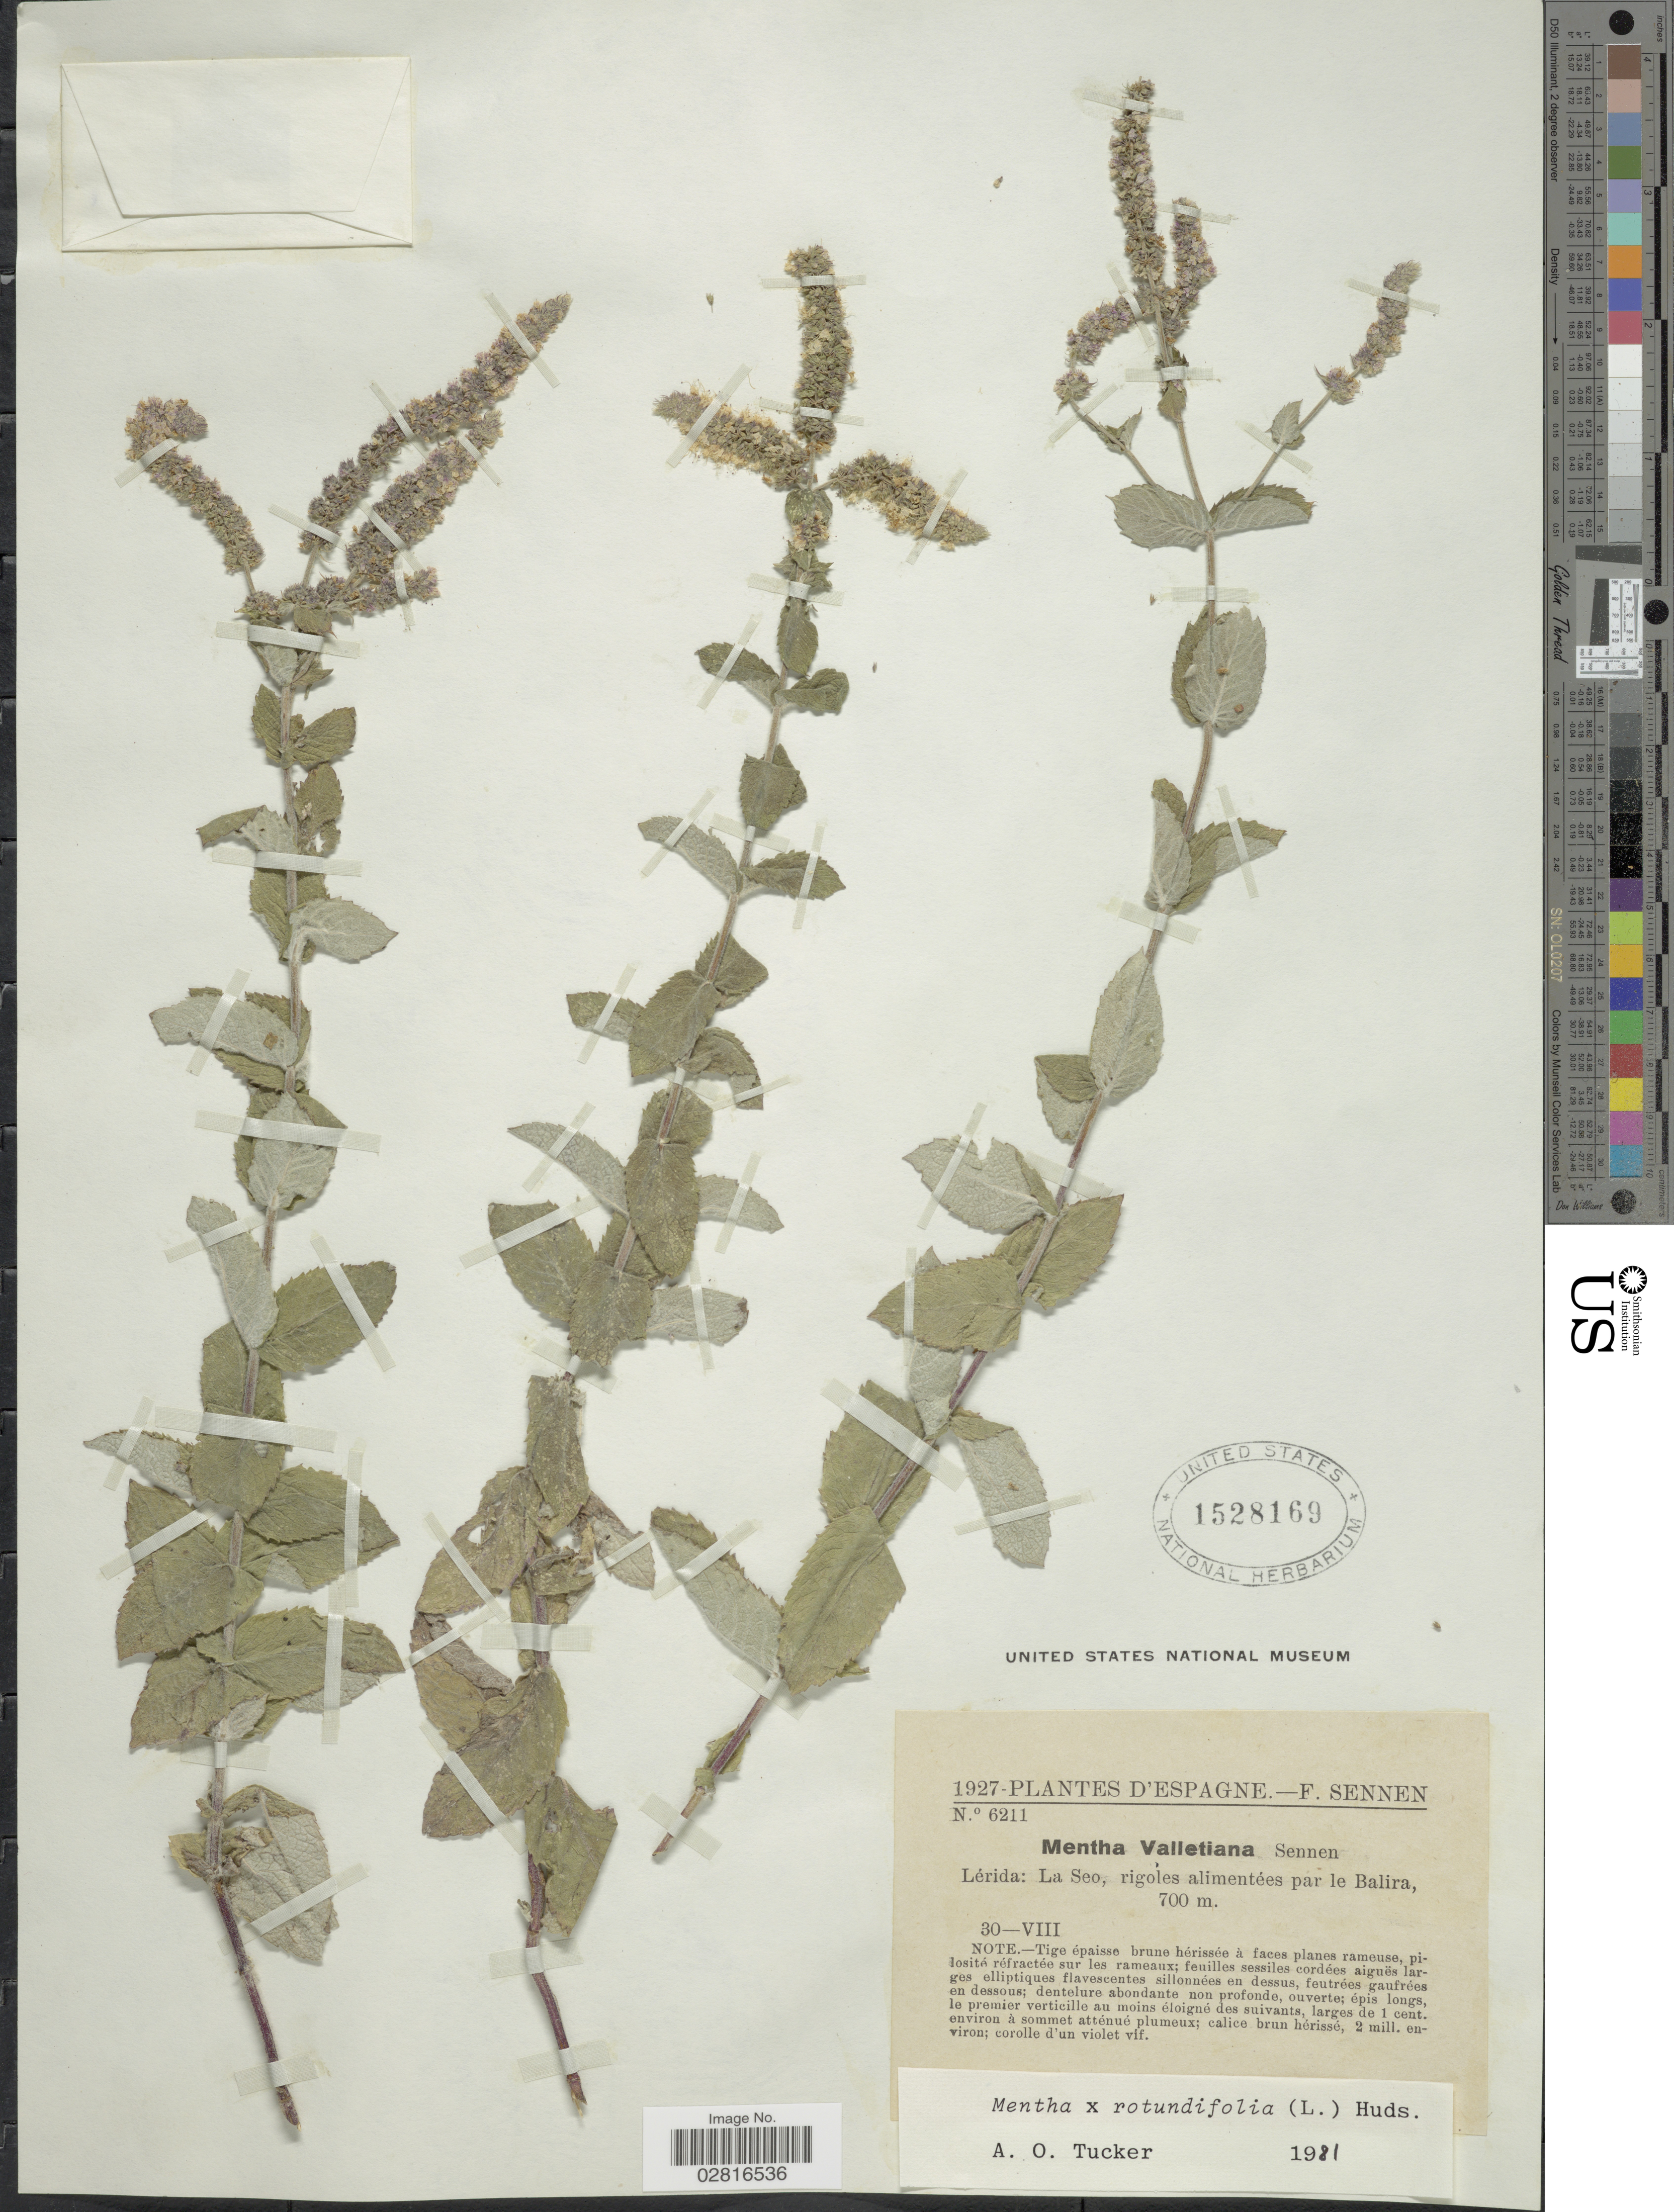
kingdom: Plantae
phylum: Tracheophyta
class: Magnoliopsida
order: Lamiales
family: Lamiaceae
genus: Mentha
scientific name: Mentha rotundifolia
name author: (L.) Huds.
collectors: E. Sennen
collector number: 6211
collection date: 1927-08-30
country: Spain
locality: Espagne. Lérida: La Seo, rigoles alimentées par le Balira.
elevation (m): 700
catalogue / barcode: US 1528169